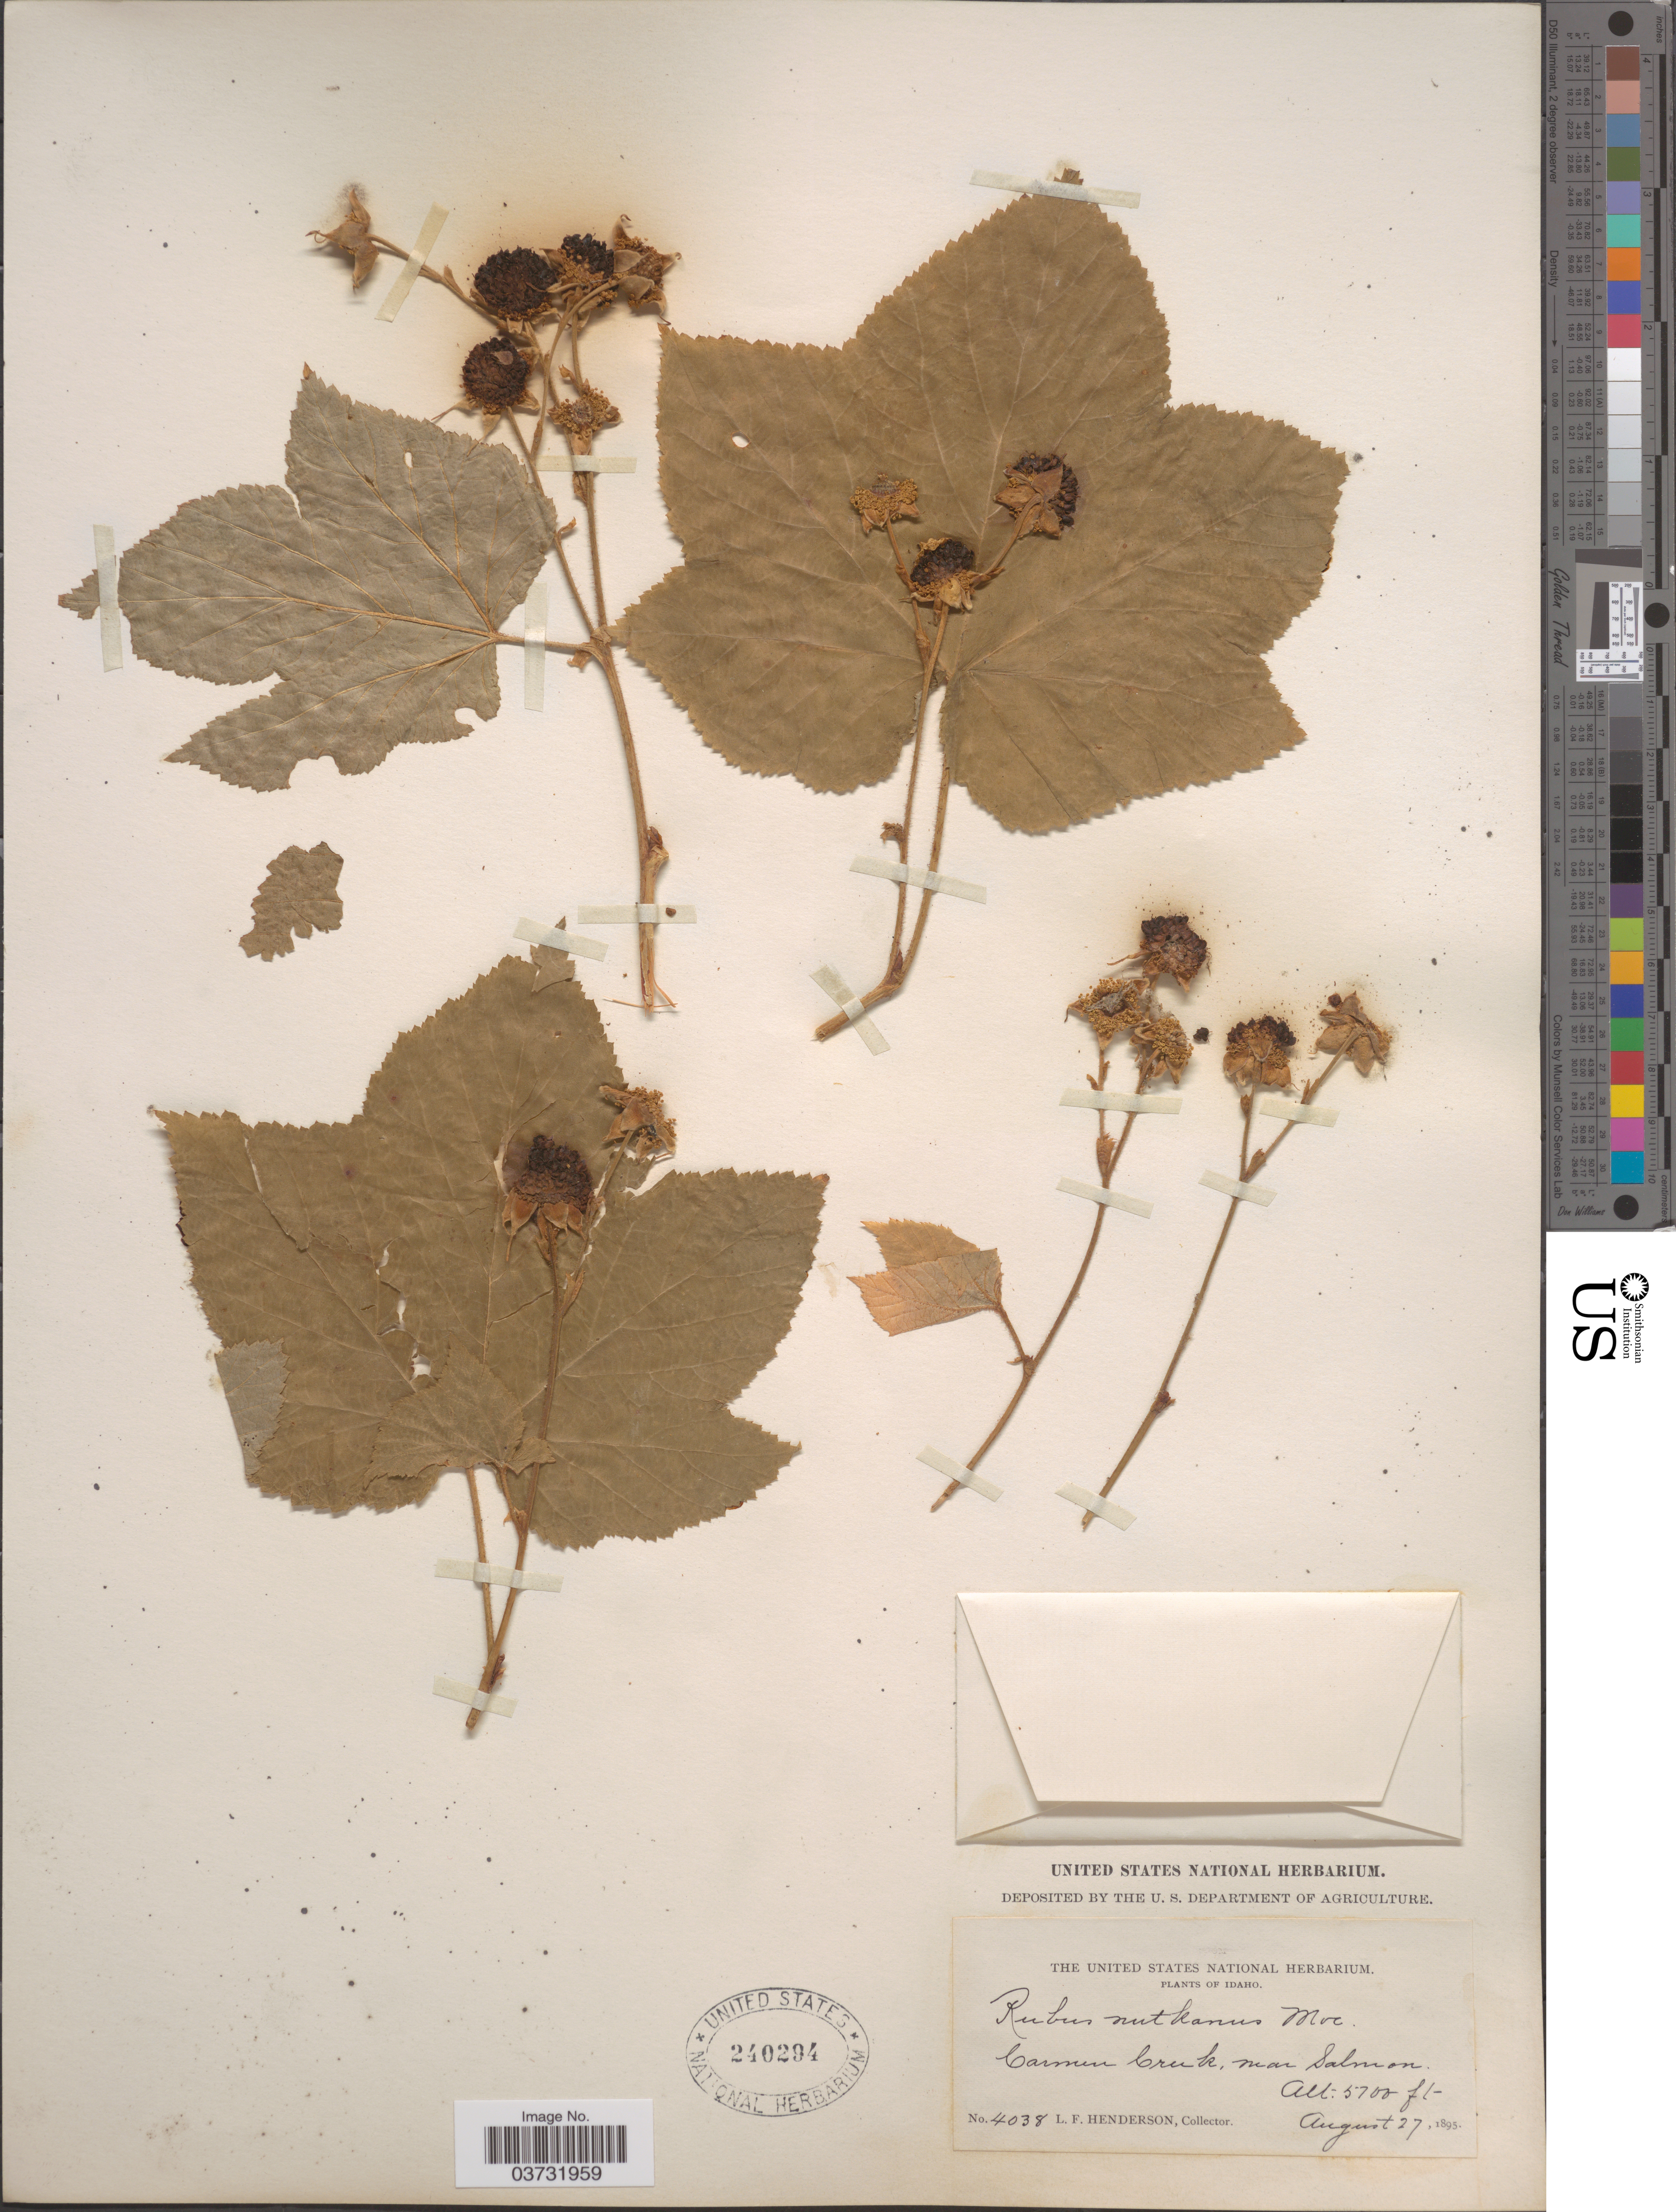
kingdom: Plantae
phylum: Tracheophyta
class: Magnoliopsida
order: Rosales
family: Rosaceae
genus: Rubus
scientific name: Rubus parviflorus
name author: Nutt.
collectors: L. Henderson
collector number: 4038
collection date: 1895-08-27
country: United States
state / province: Idaho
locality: Carmen Creek, near Salmon.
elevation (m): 1737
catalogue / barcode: US 240294